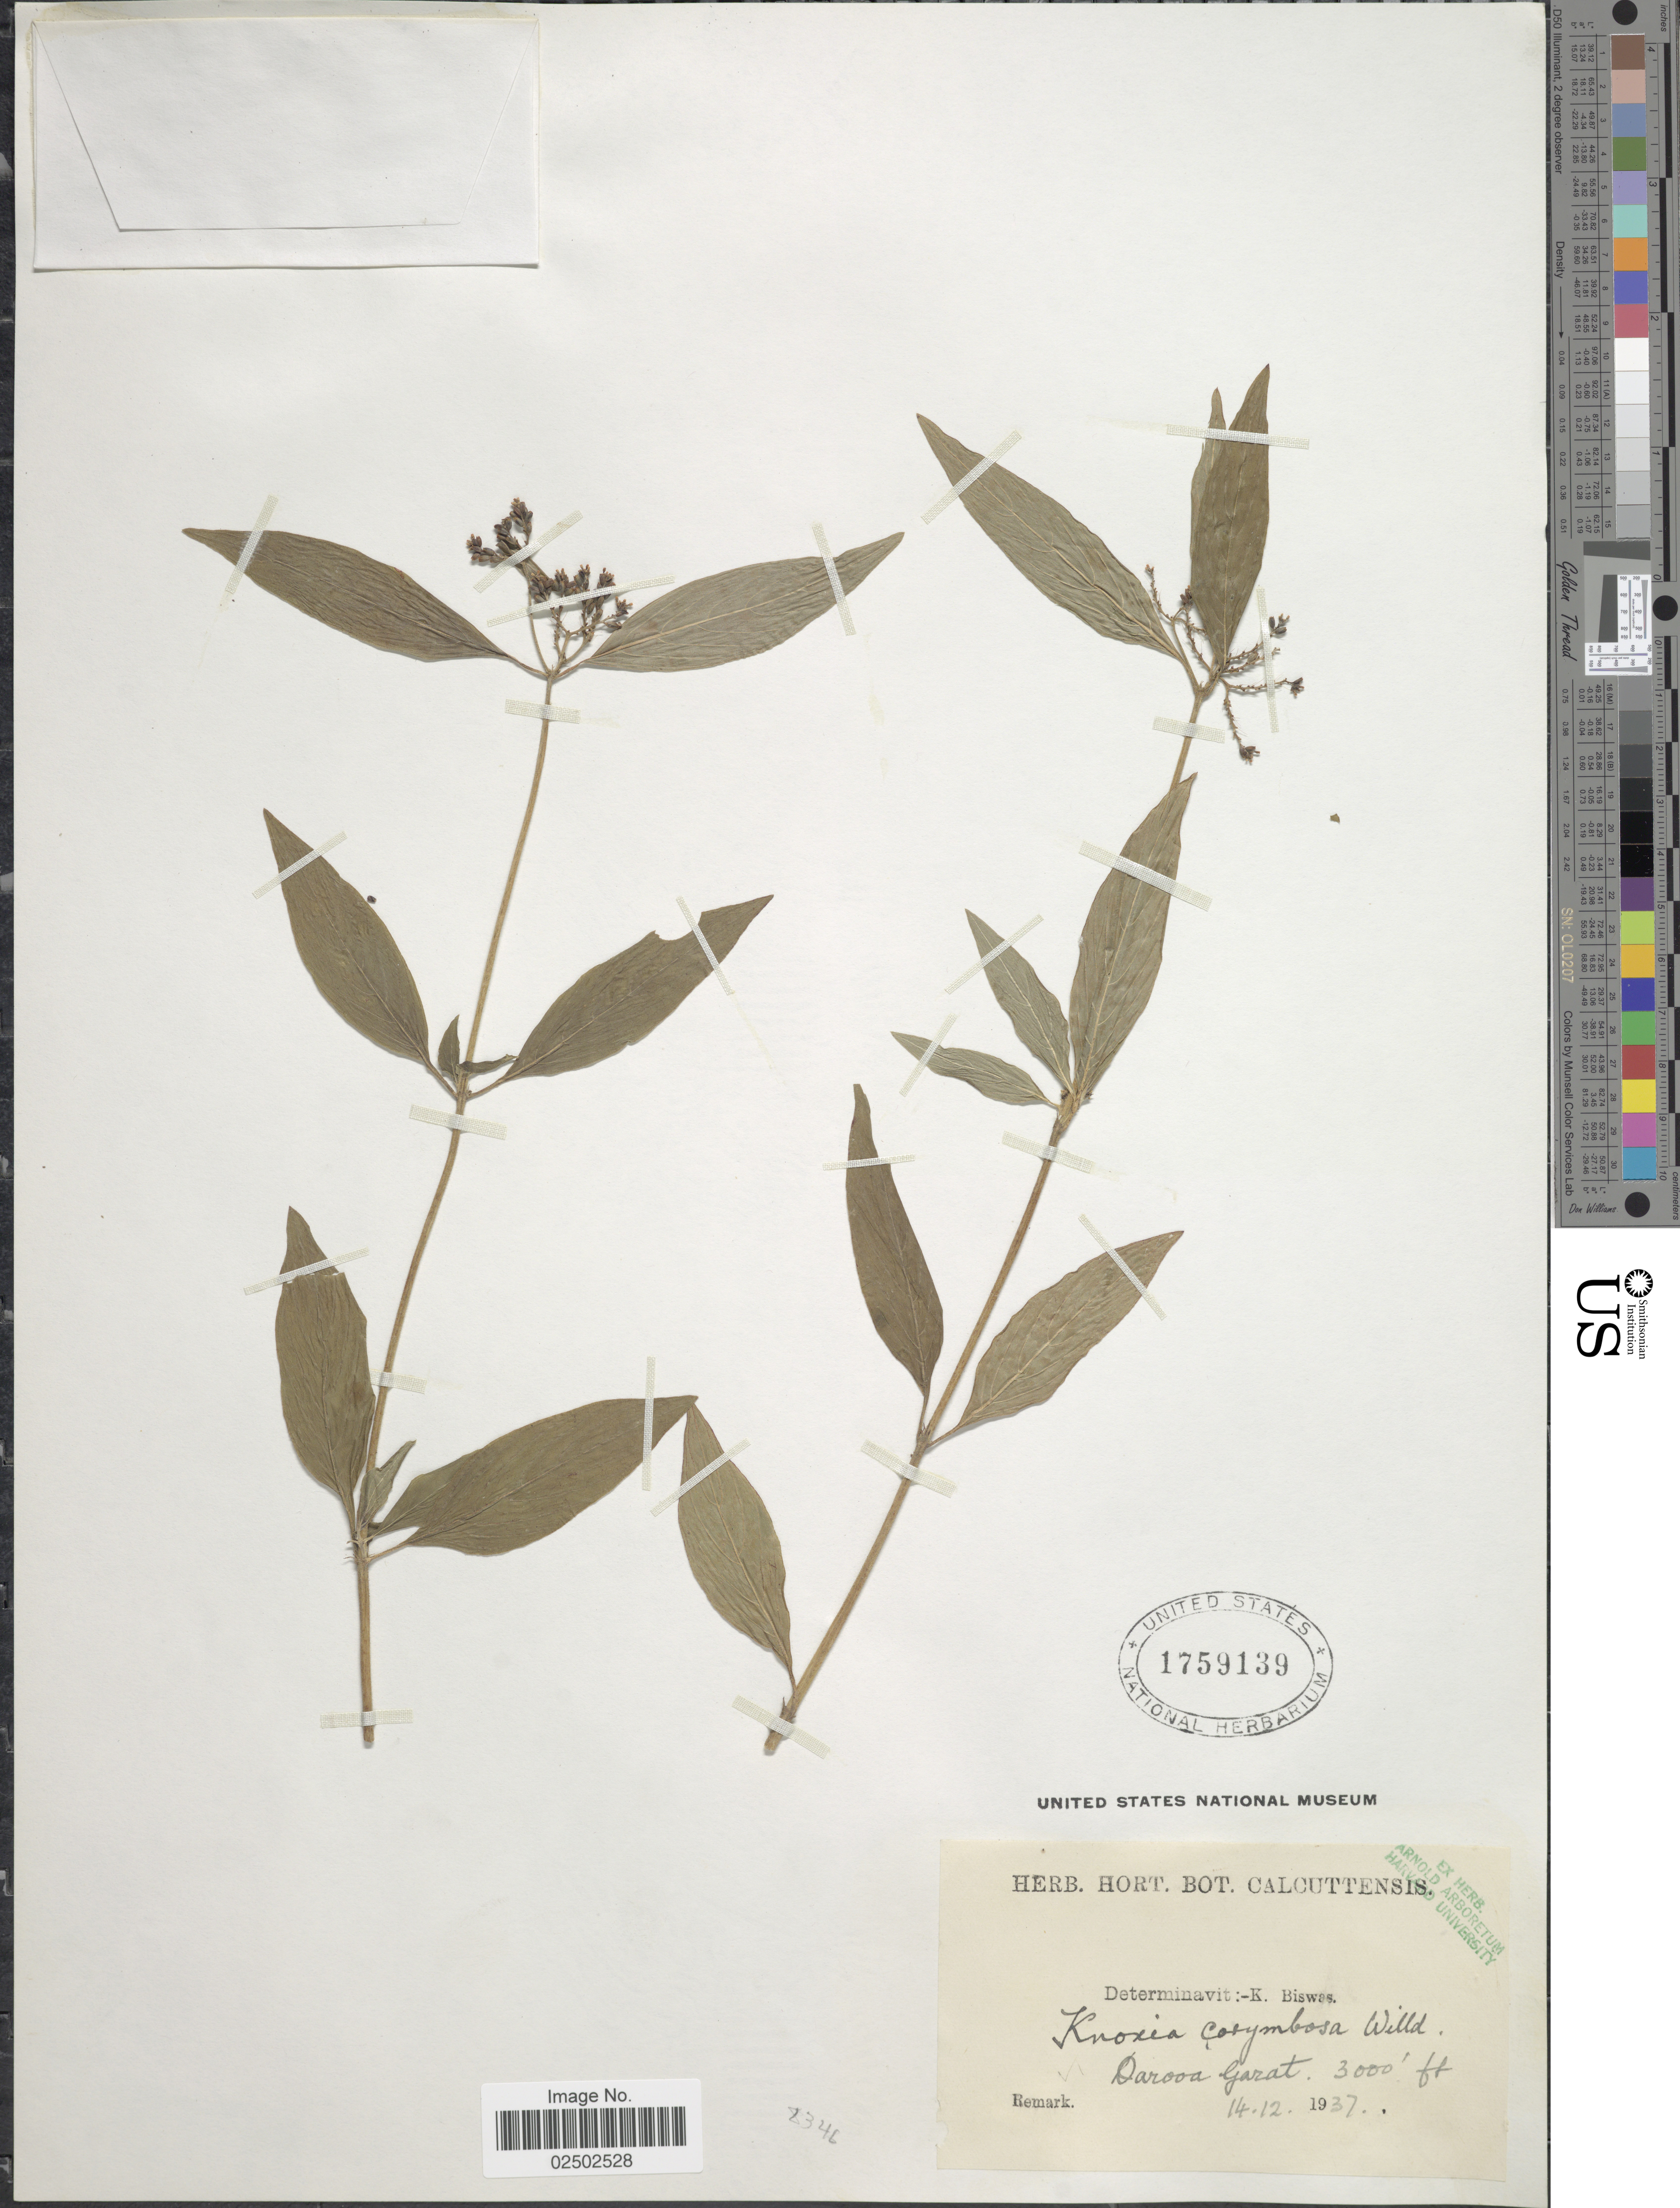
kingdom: Plantae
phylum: Tracheophyta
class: Magnoliopsida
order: Gentianales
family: Rubiaceae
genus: Knoxia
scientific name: Knoxia corymbosa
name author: Willd.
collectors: ex herb. horti Calcuttensis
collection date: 1937-12-14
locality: Darooa Garat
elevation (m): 914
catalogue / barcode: US 1759139